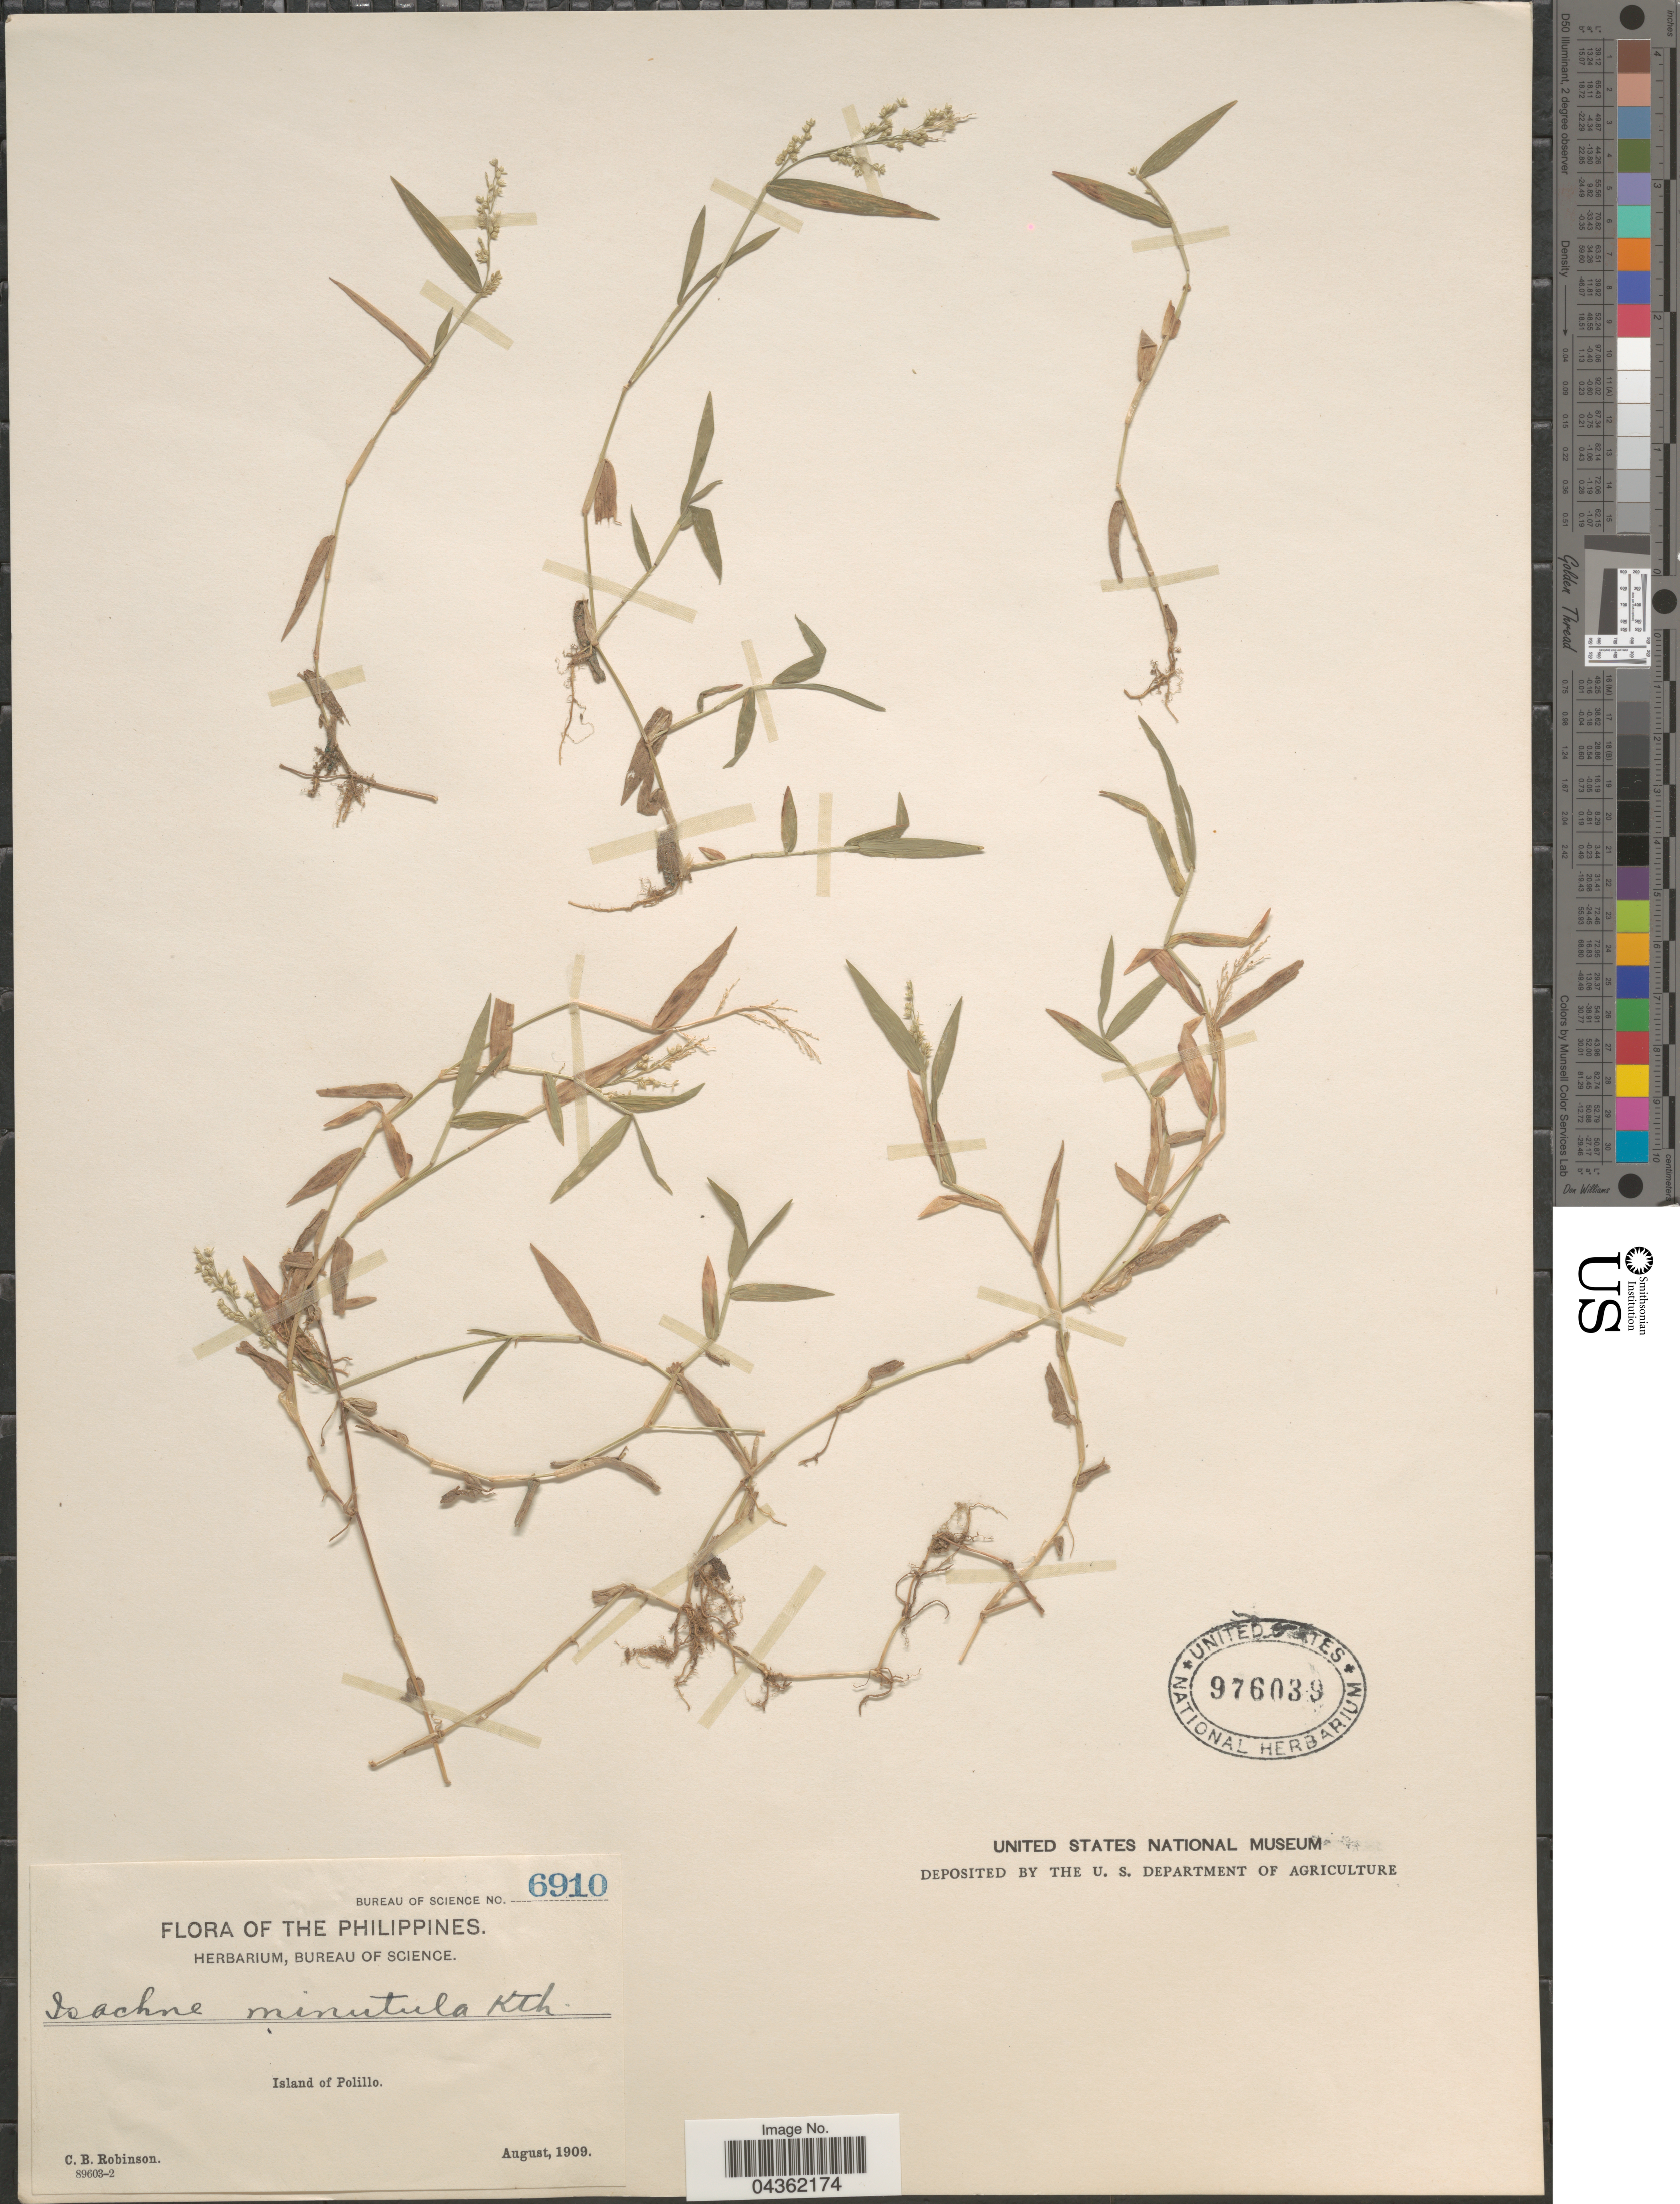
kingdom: Plantae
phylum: Tracheophyta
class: Liliopsida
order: Poales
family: Poaceae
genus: Isachne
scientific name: Isachne minutula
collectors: C. Robinson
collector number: Bureau of Science 6910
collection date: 1909-08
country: Philippines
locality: Island of Polillo.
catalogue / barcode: US 976039